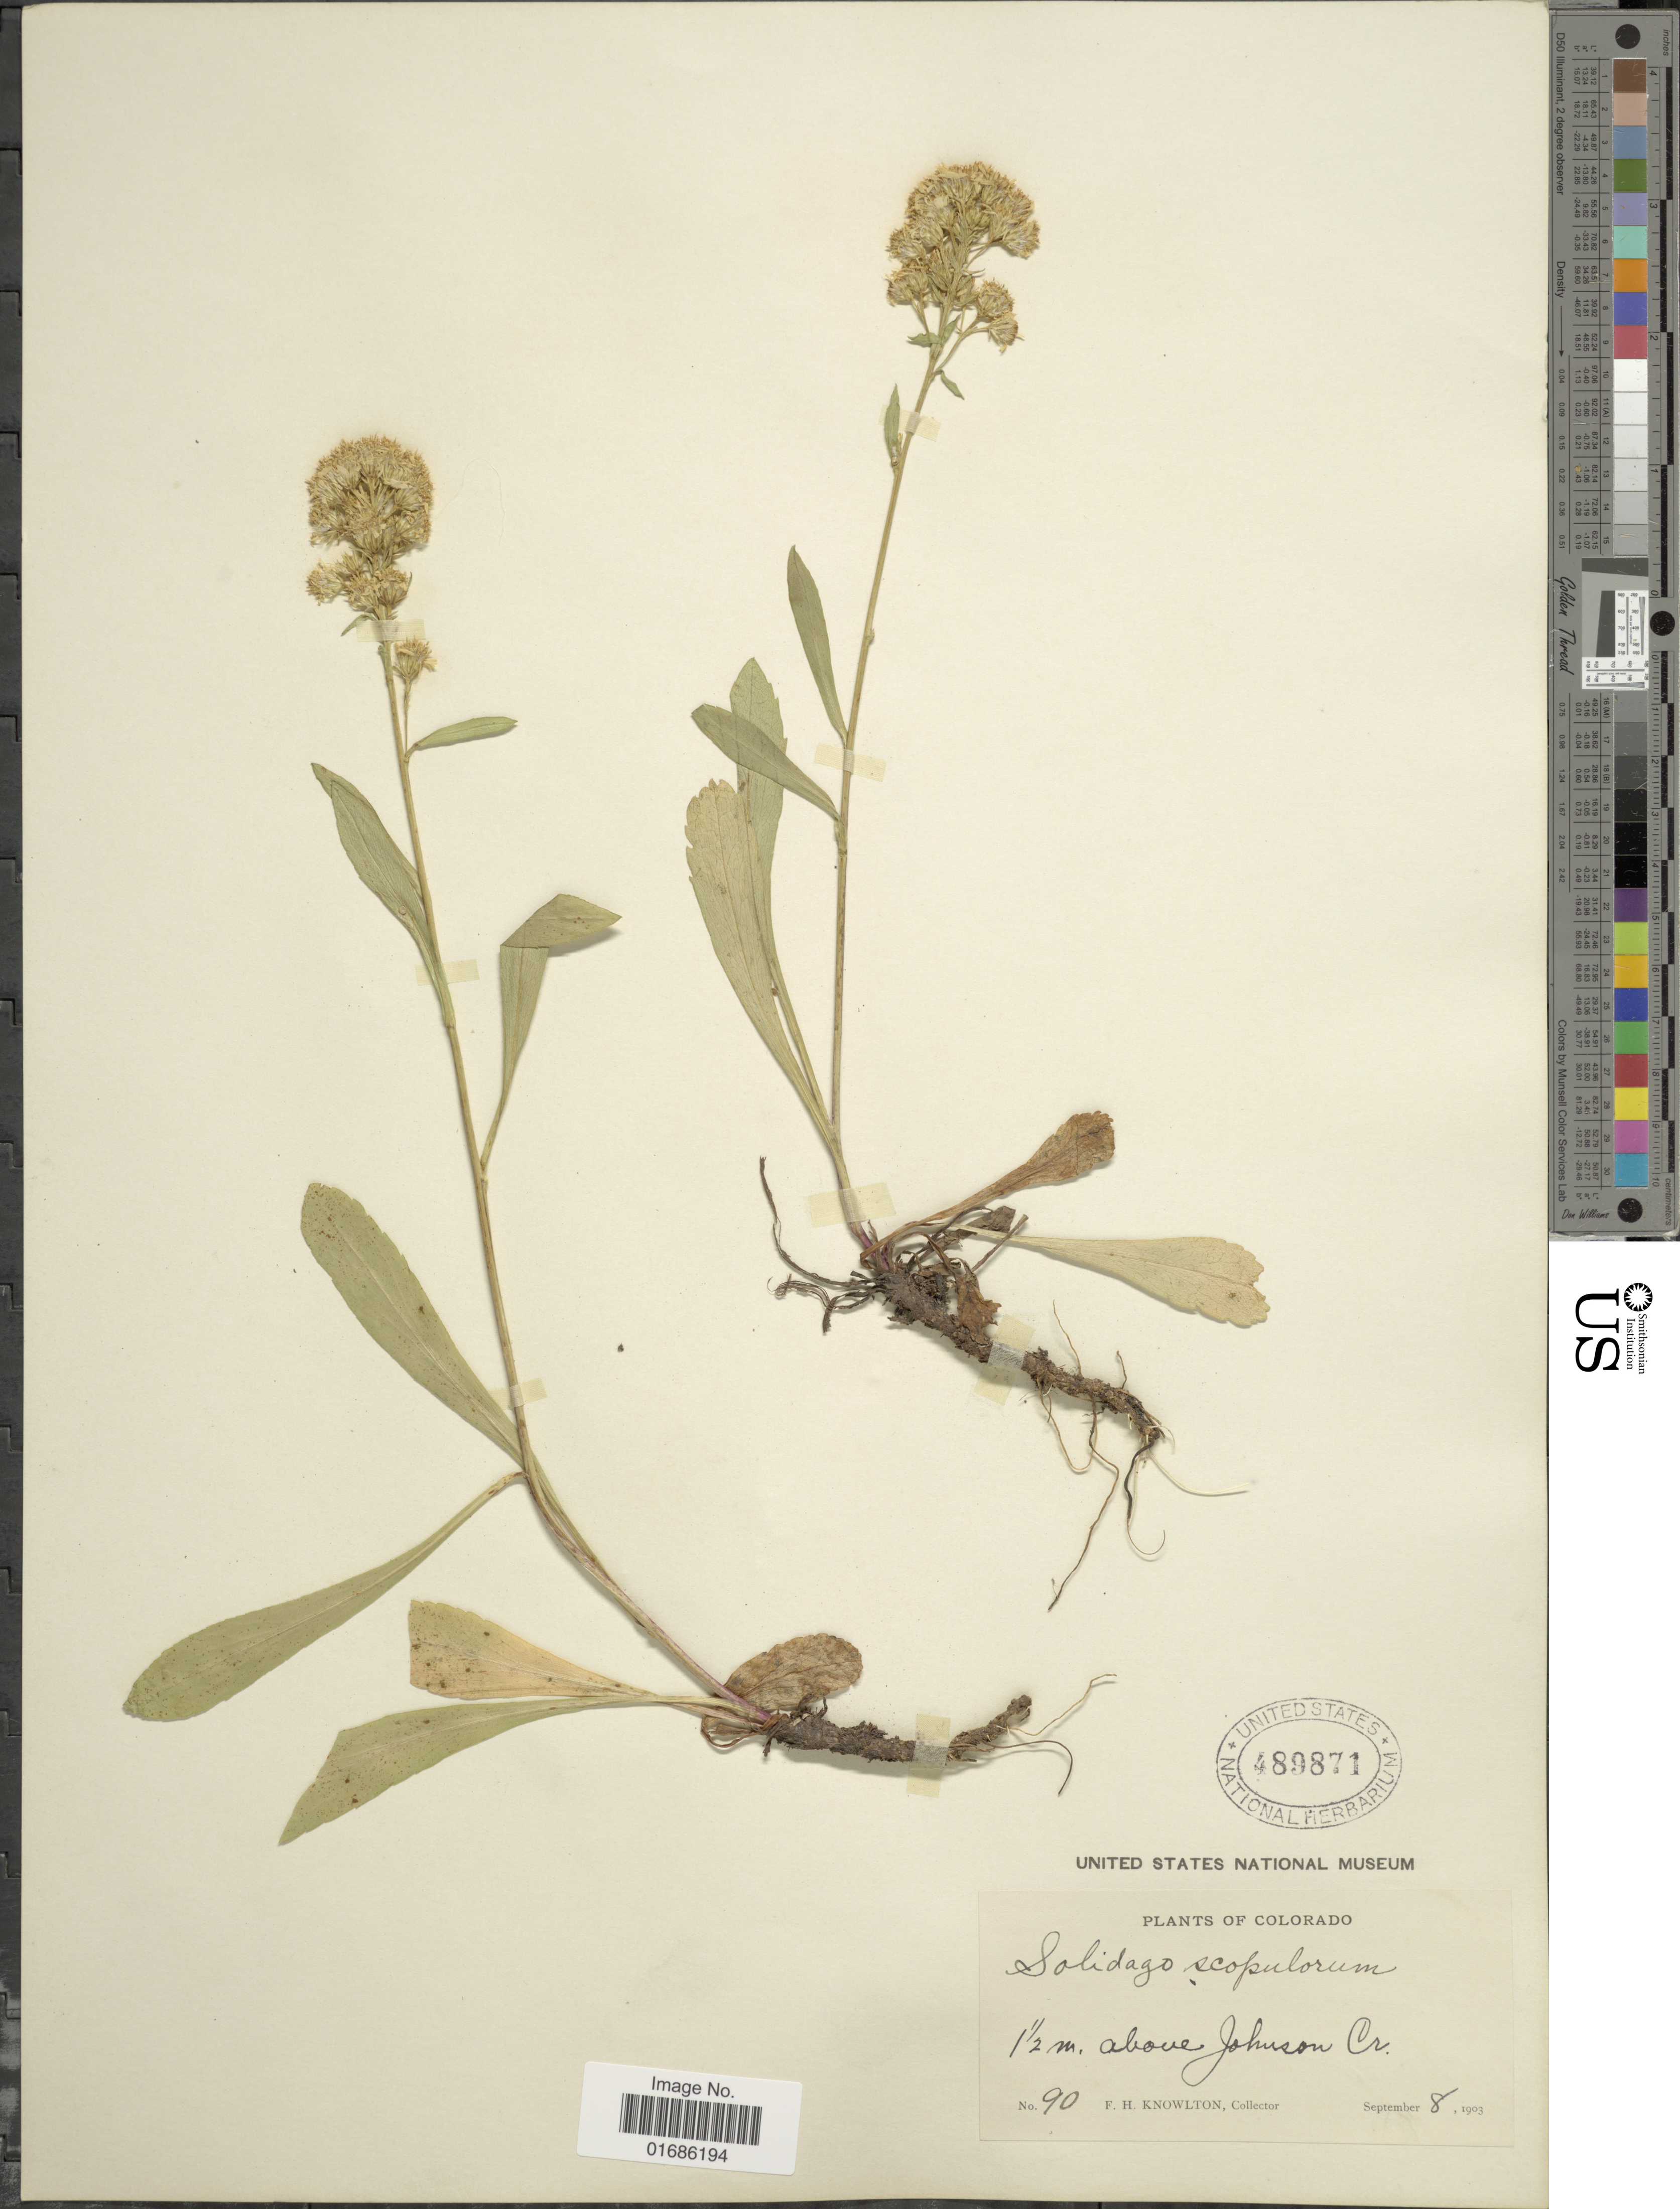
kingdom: Plantae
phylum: Tracheophyta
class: Magnoliopsida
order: Asterales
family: Asteraceae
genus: Solidago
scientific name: Solidago ciliosa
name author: Greene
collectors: F. H. Knowlton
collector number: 90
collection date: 1903-09-08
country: United States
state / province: Colorado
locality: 1 ½ m. above Johson Cr.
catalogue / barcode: US 489871